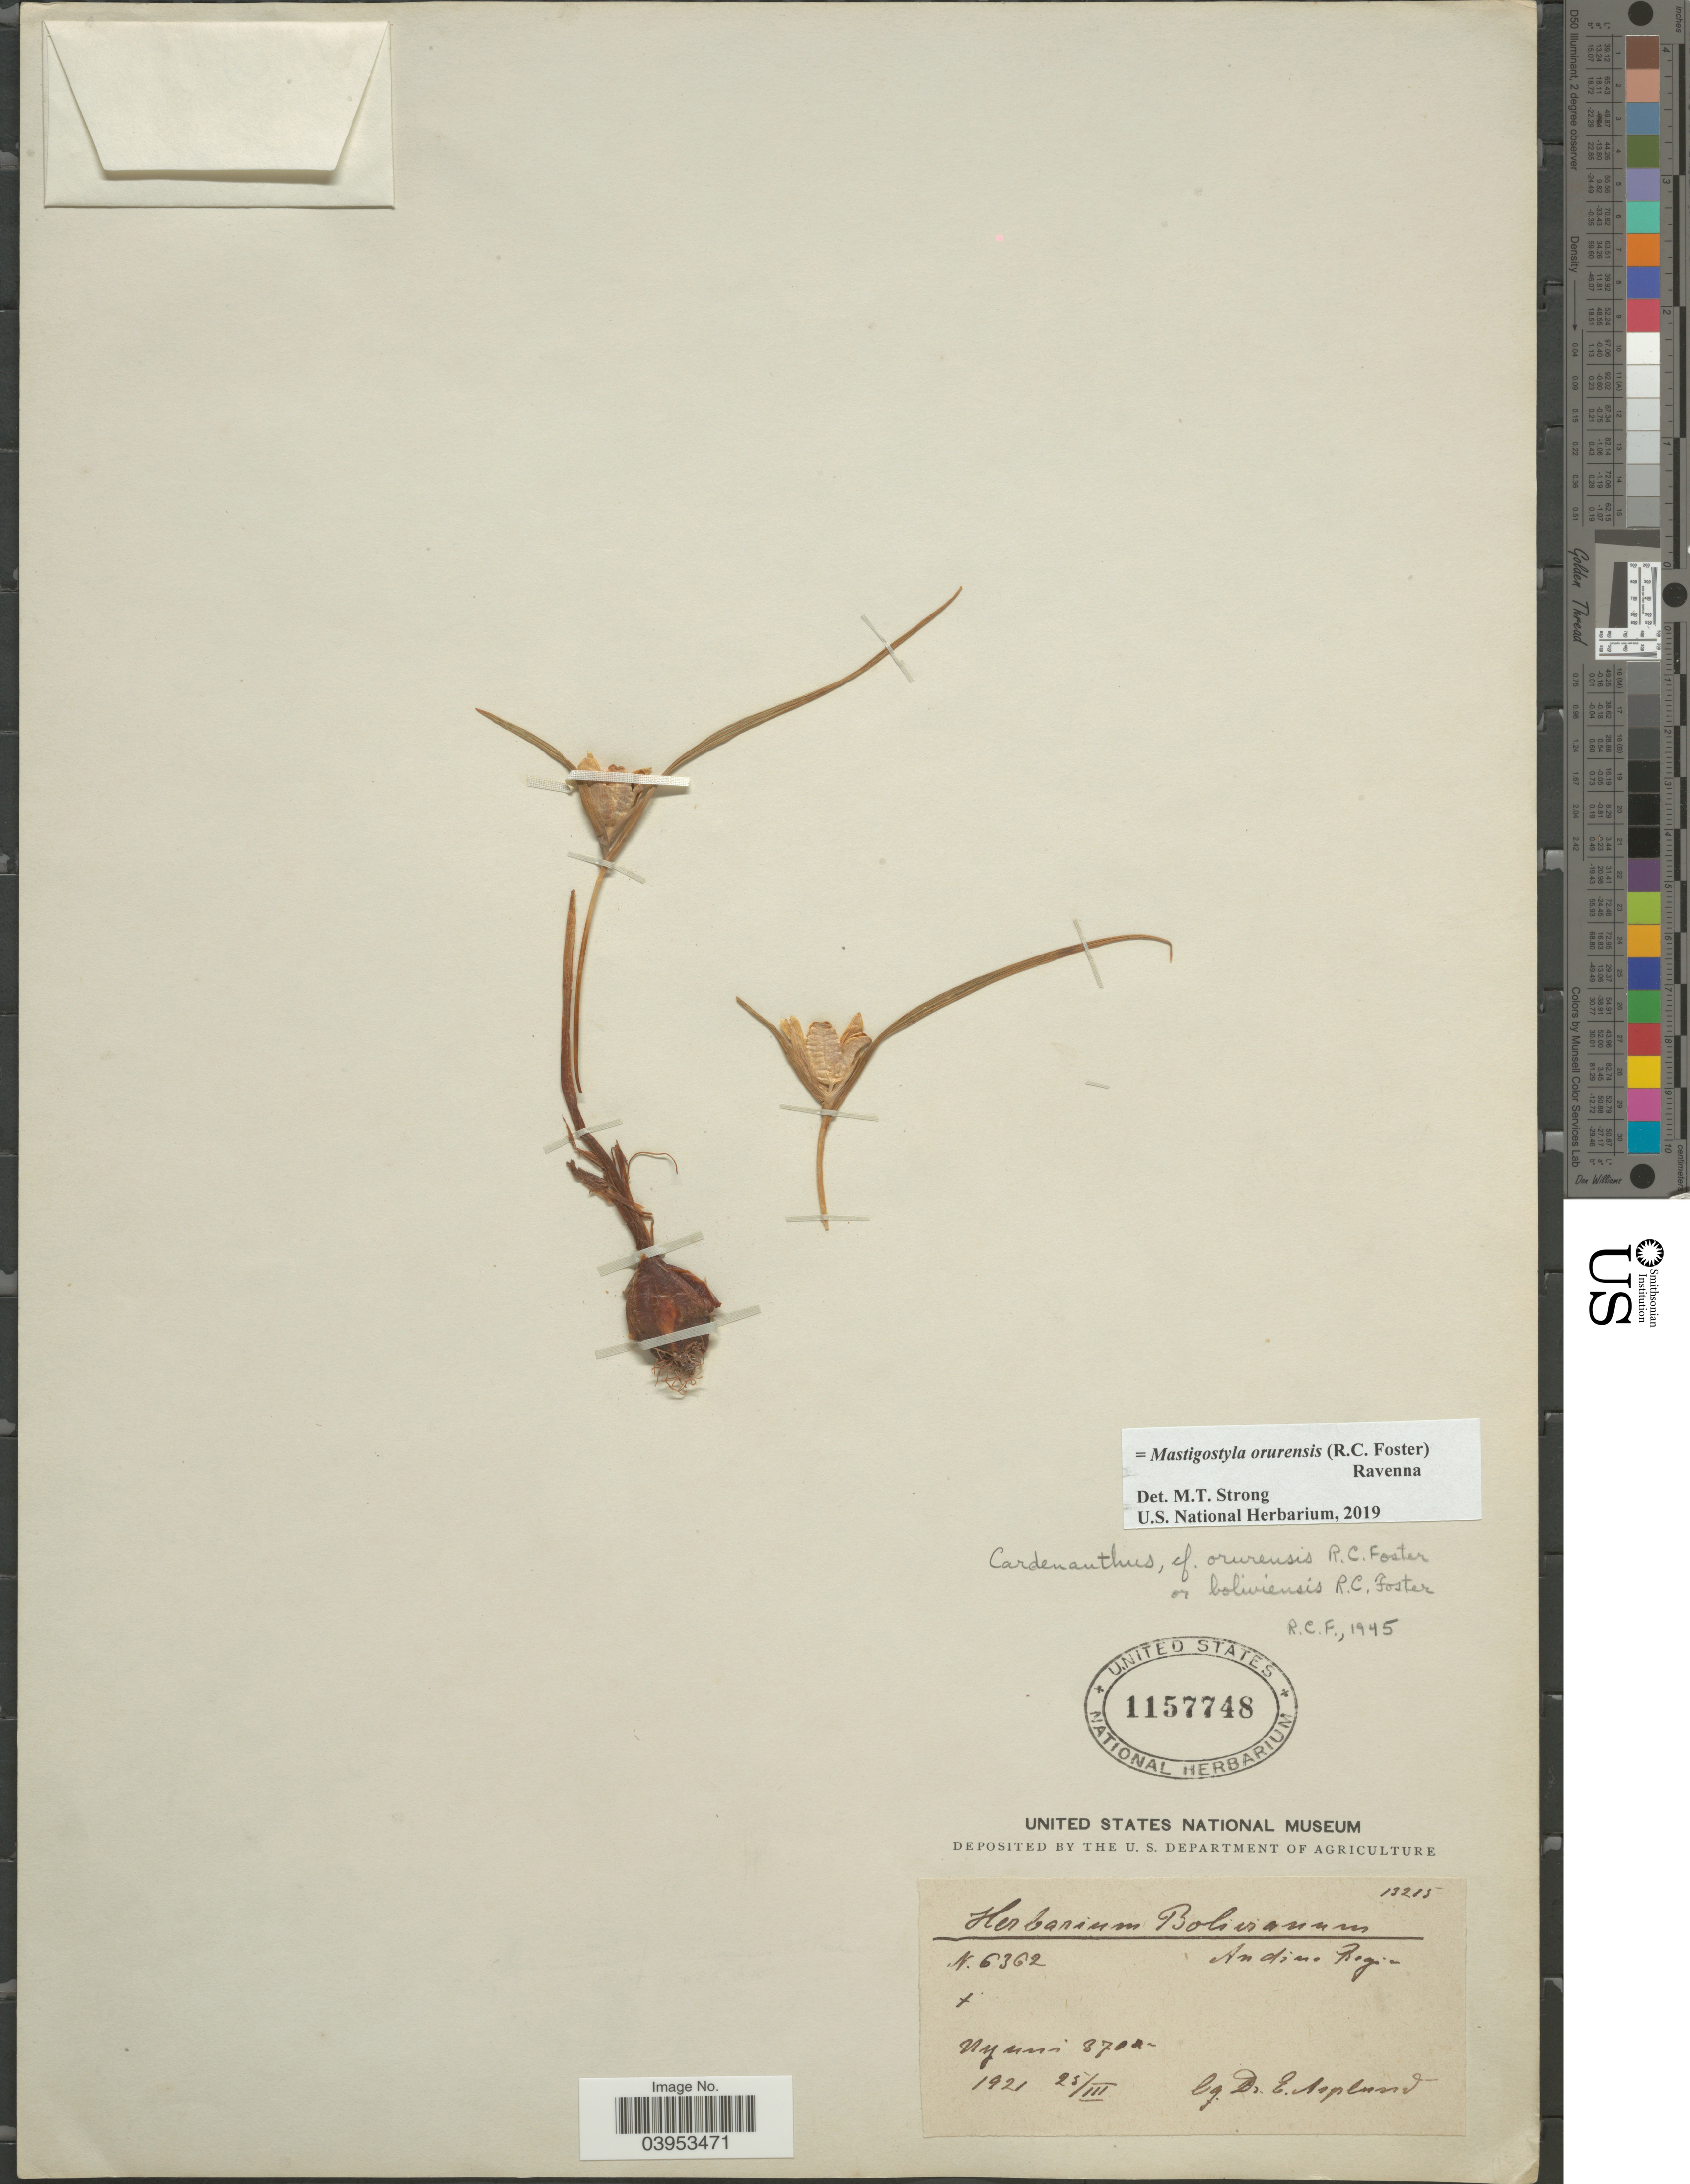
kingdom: Plantae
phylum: Tracheophyta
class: Liliopsida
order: Asparagales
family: Iridaceae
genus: Mastigostyla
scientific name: Mastigostyla orurensis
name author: (R.C. Foster) Ravenna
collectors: E. Asplund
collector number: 6362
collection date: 1921-03-25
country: Bolivia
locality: Andine Region. Uyuni.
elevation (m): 8700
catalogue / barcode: US 1157748